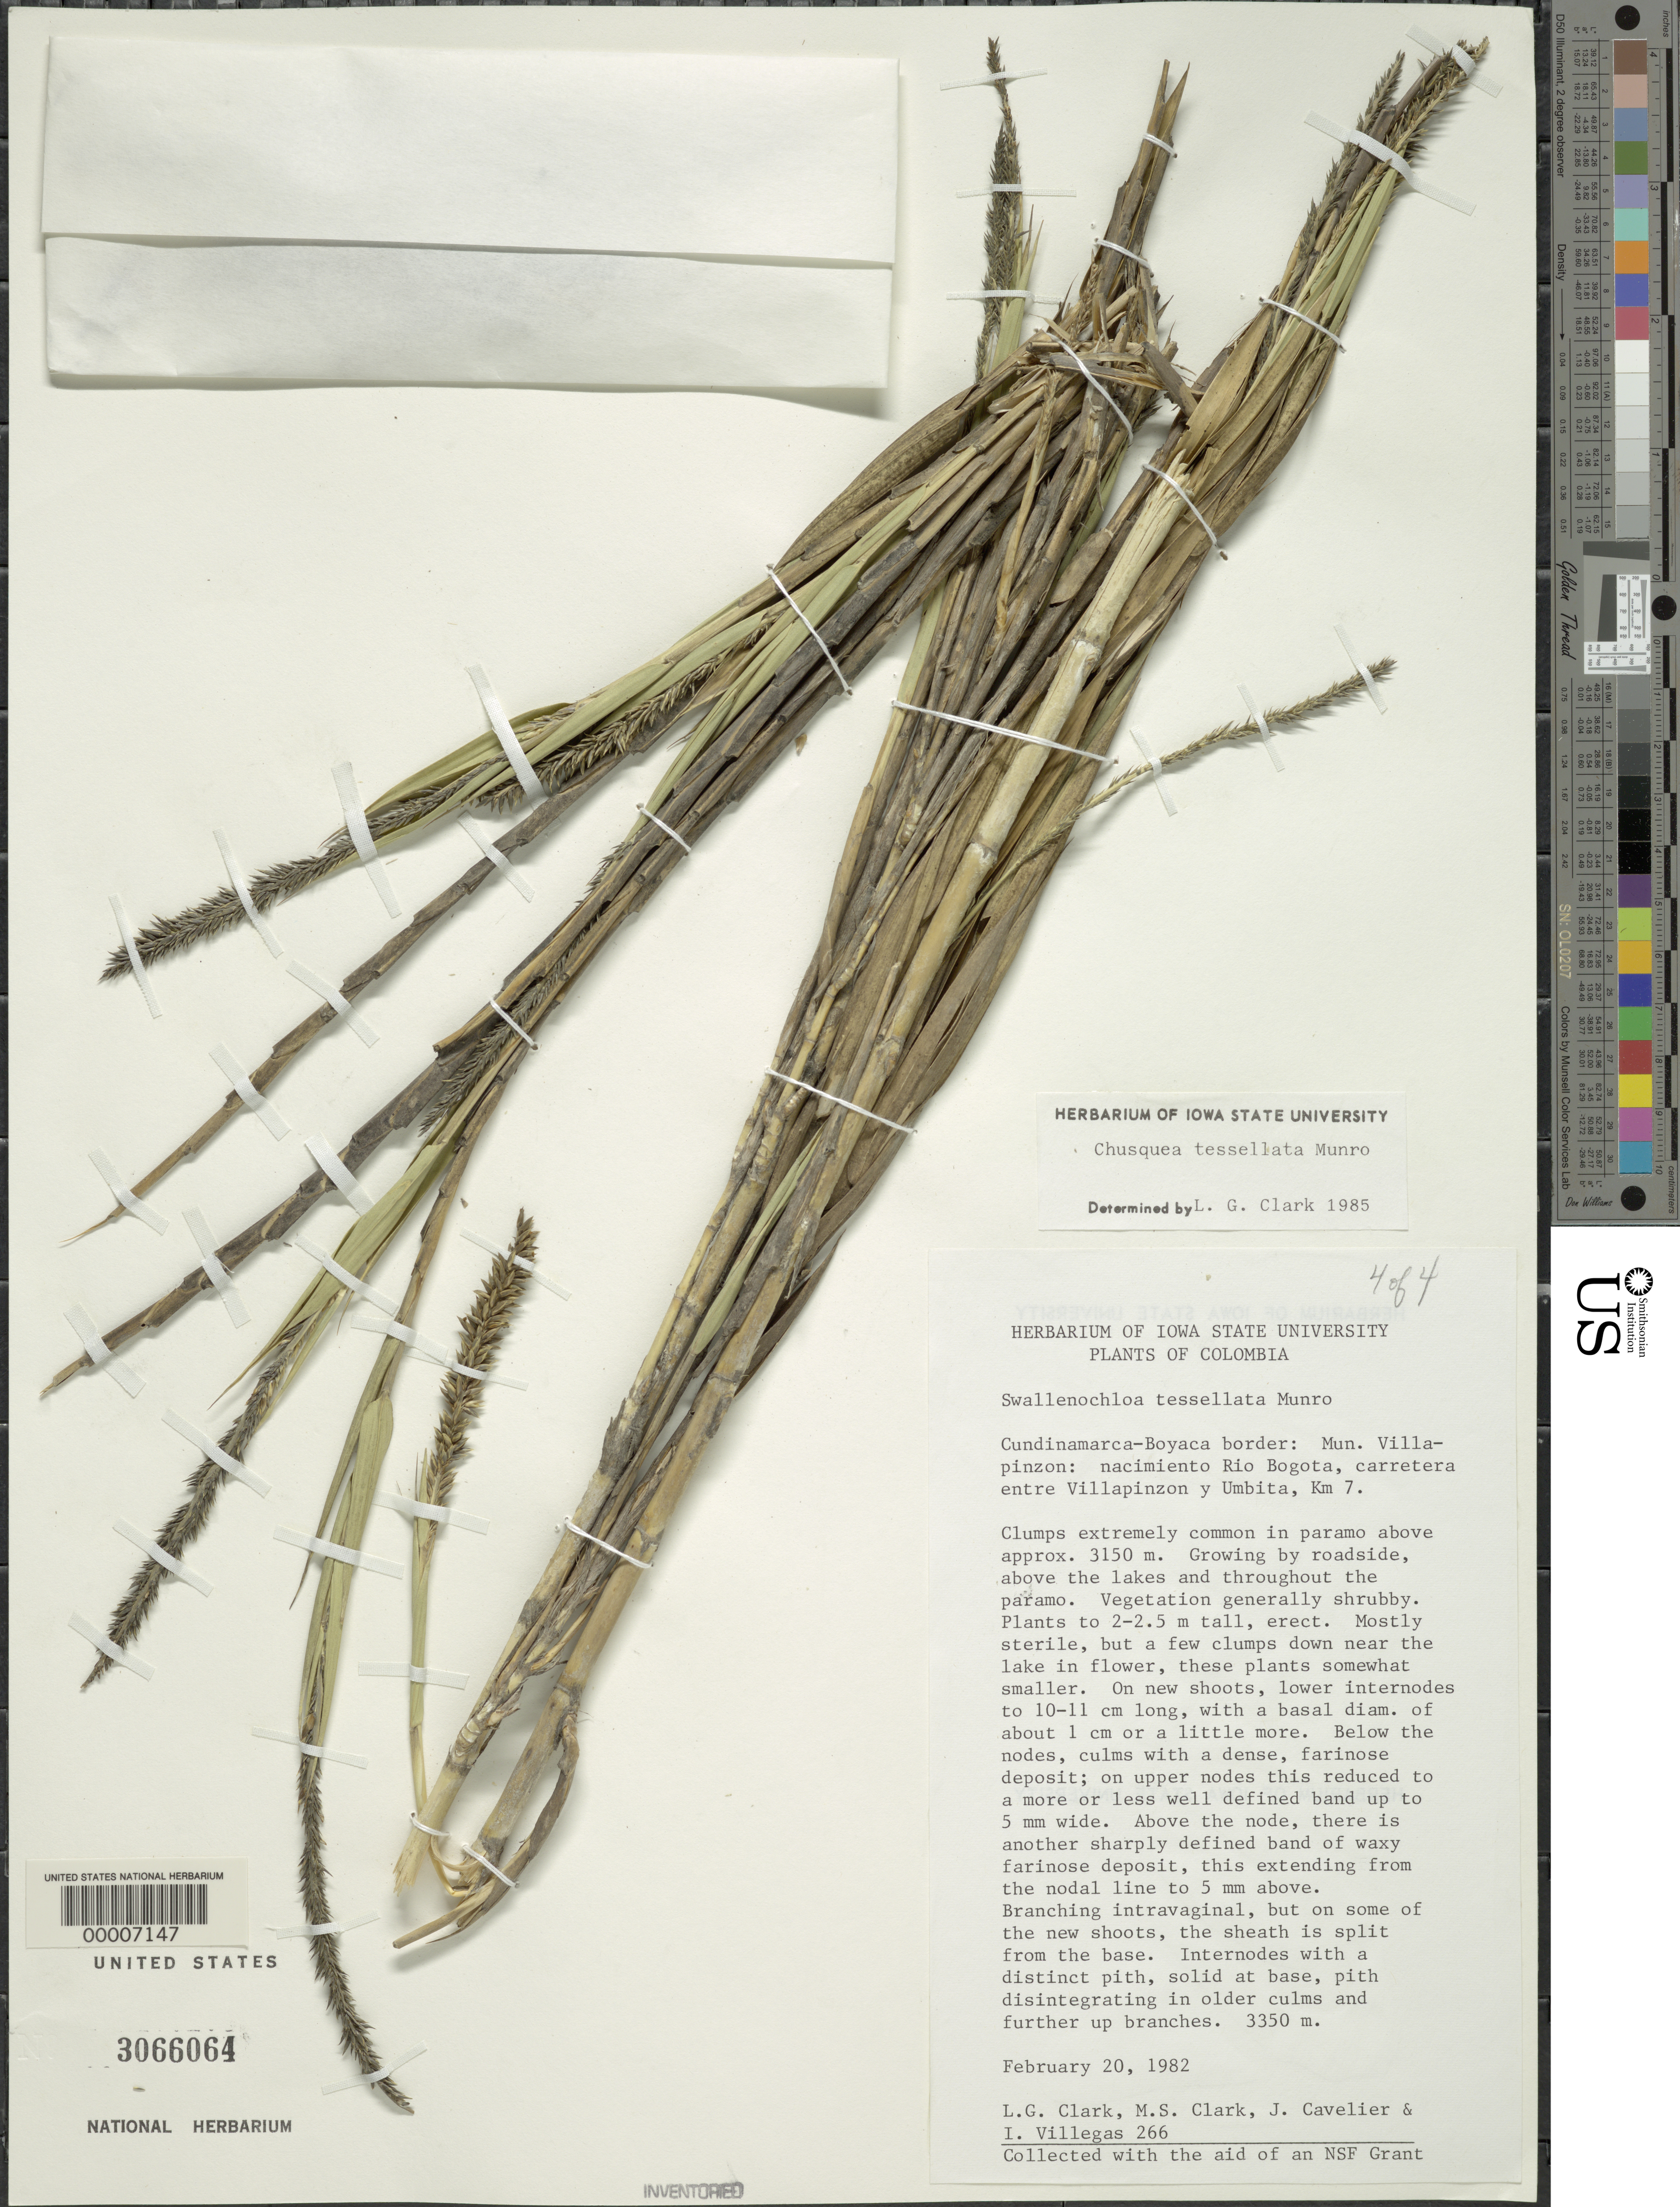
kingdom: Plantae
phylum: Tracheophyta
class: Liliopsida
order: Poales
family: Poaceae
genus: Chusquea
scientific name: Chusquea tessellata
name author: Munro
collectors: L. G. Clark, M. S. Clark, J. Cavelier & I. Villegas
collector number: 266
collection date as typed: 20 Feb 1982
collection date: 1982-02-20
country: Colombia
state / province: Boyacá / Cundinamarca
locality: Rio Bogota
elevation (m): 3350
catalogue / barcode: US 3066064